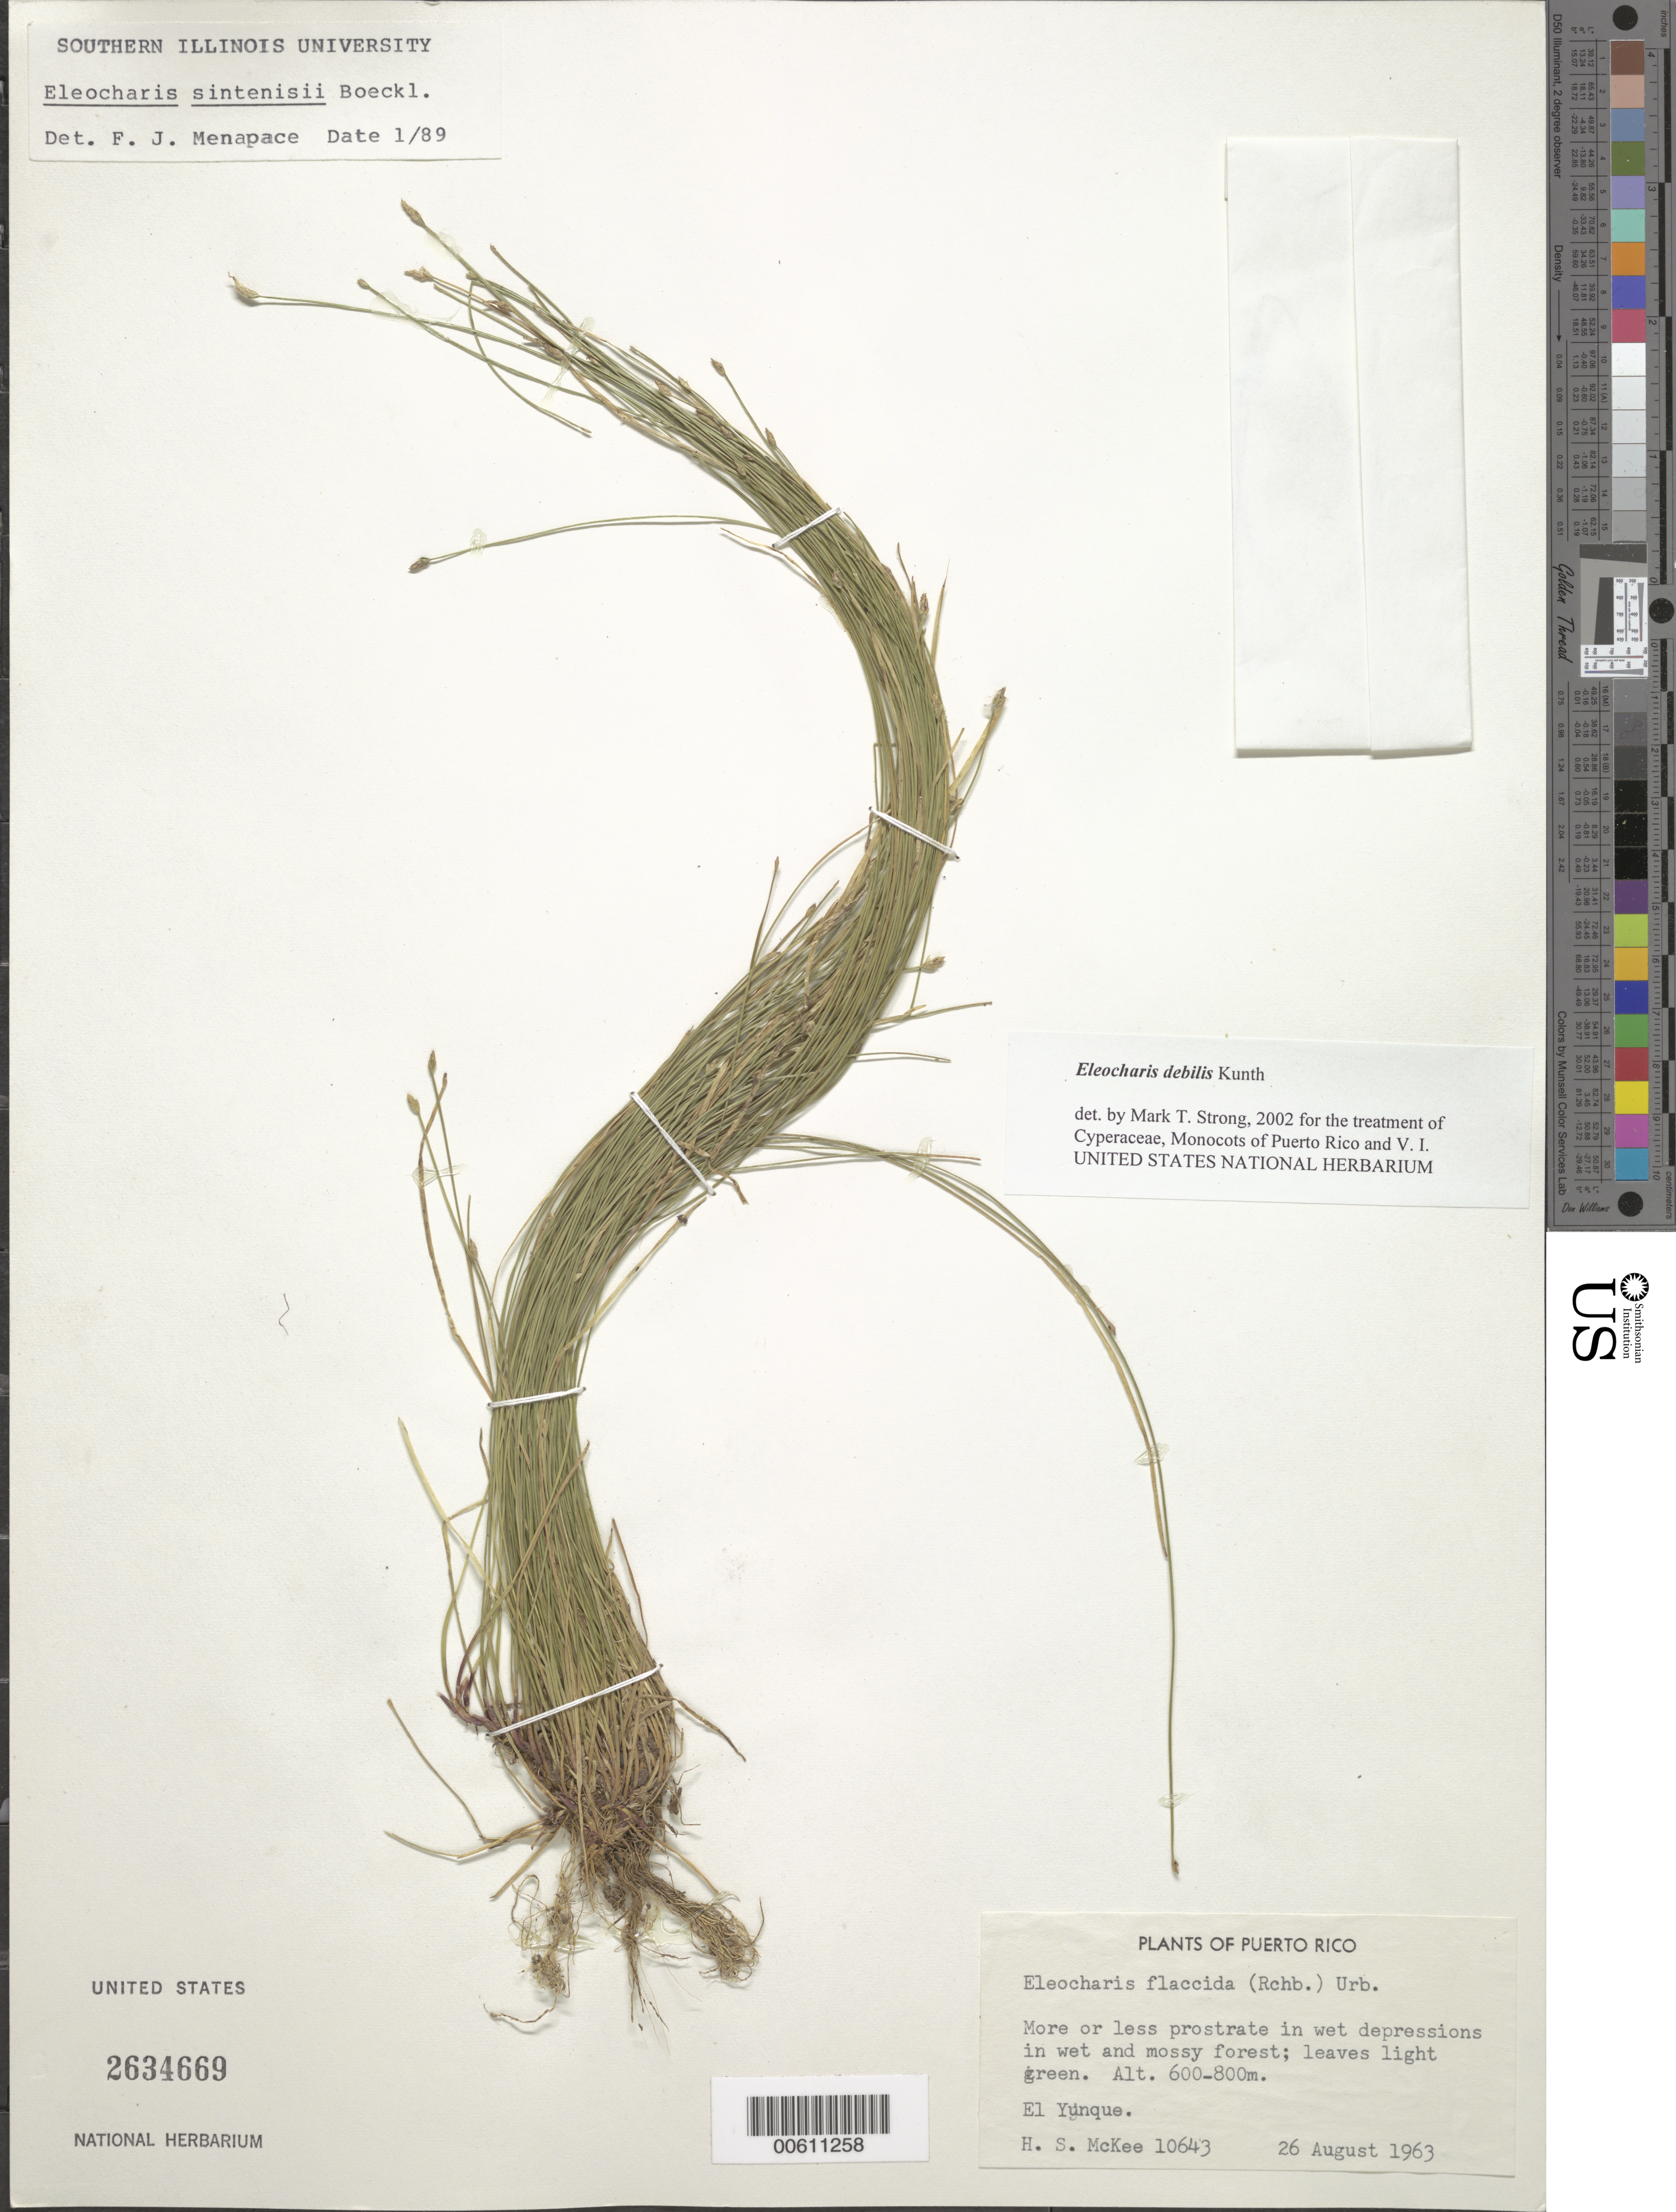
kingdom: Plantae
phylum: Tracheophyta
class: Liliopsida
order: Poales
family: Cyperaceae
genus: Eleocharis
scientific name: Eleocharis debilis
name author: Kunth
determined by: Strong, M. T., (US), Smithsonian Institution - National Museum of Natural History (UNITED STATES)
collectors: H. S. McKee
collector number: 10643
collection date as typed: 26 Aug 1963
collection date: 1963-08-26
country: Puerto Rico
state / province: Río Grande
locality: El Yunque.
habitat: In wet depressions of wet and mossy forest.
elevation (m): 600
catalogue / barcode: US 2634669